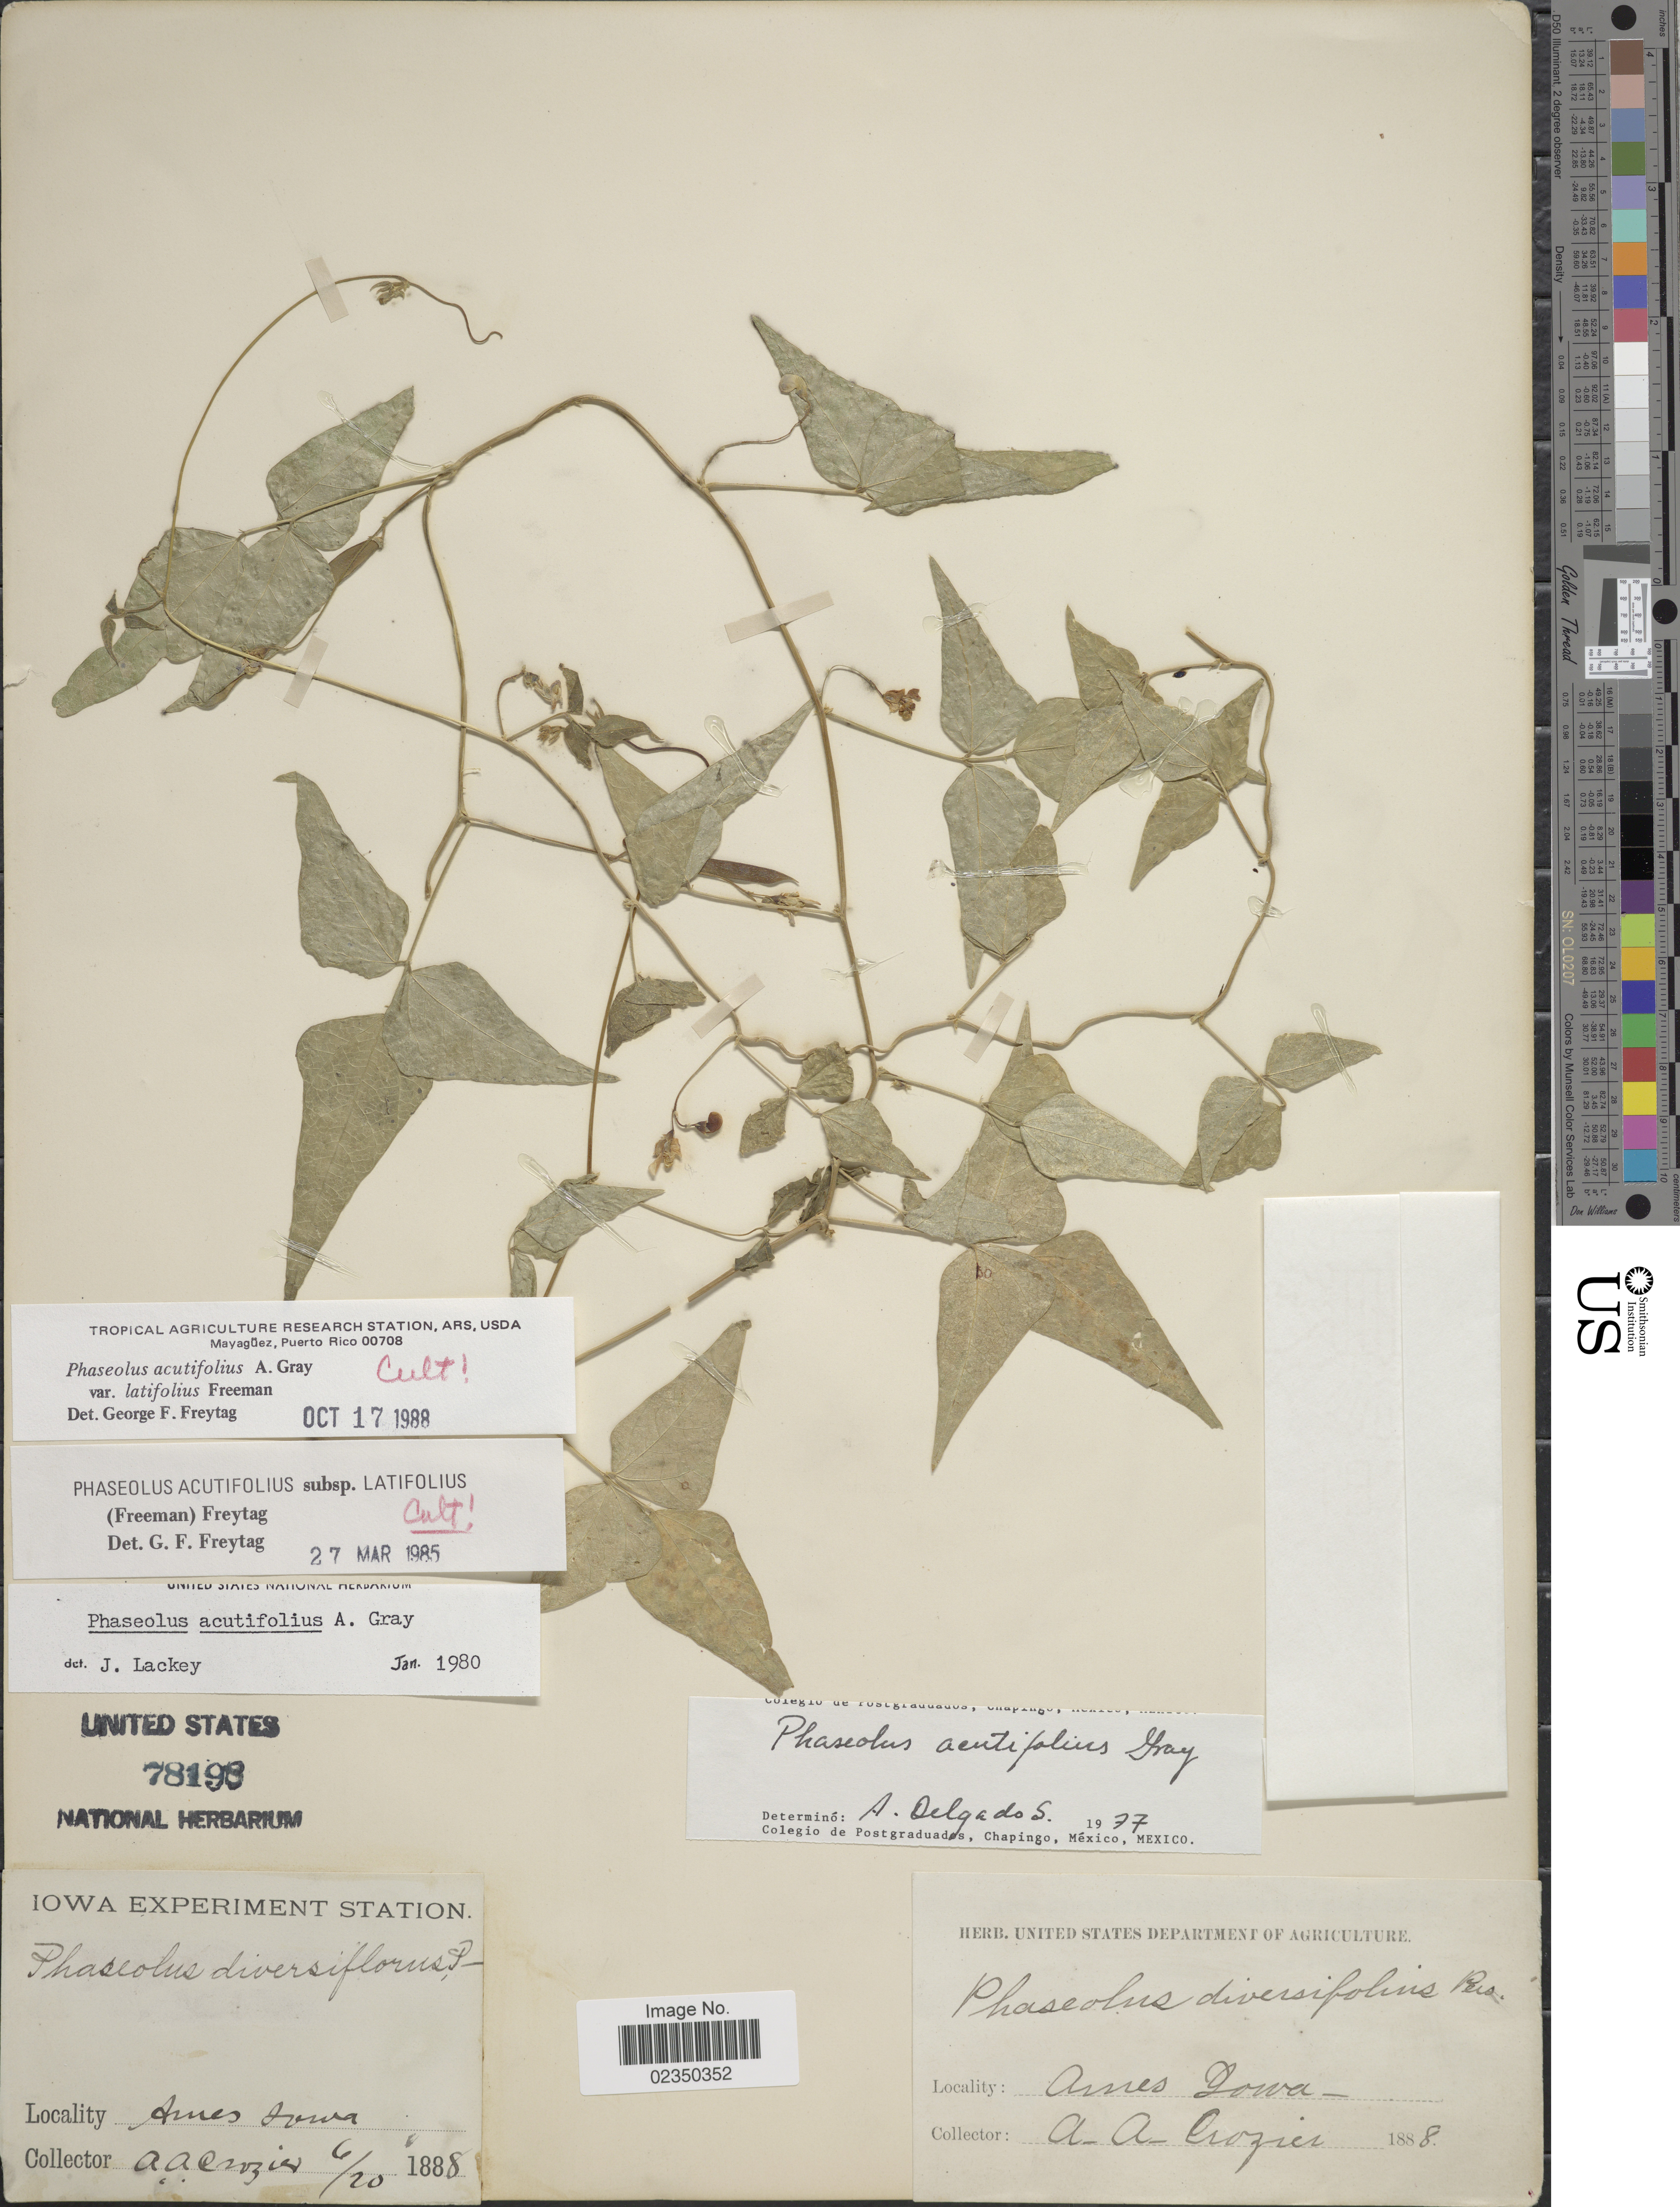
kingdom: Plantae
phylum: Tracheophyta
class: Magnoliopsida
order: Fabales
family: Fabaceae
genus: Phaseolus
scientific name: Phaseolus acutifolius var. latifolius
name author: G. F. Freeman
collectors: A. Crozier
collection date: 1888-06-20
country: United States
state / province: Iowa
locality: Ames.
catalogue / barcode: US 78198